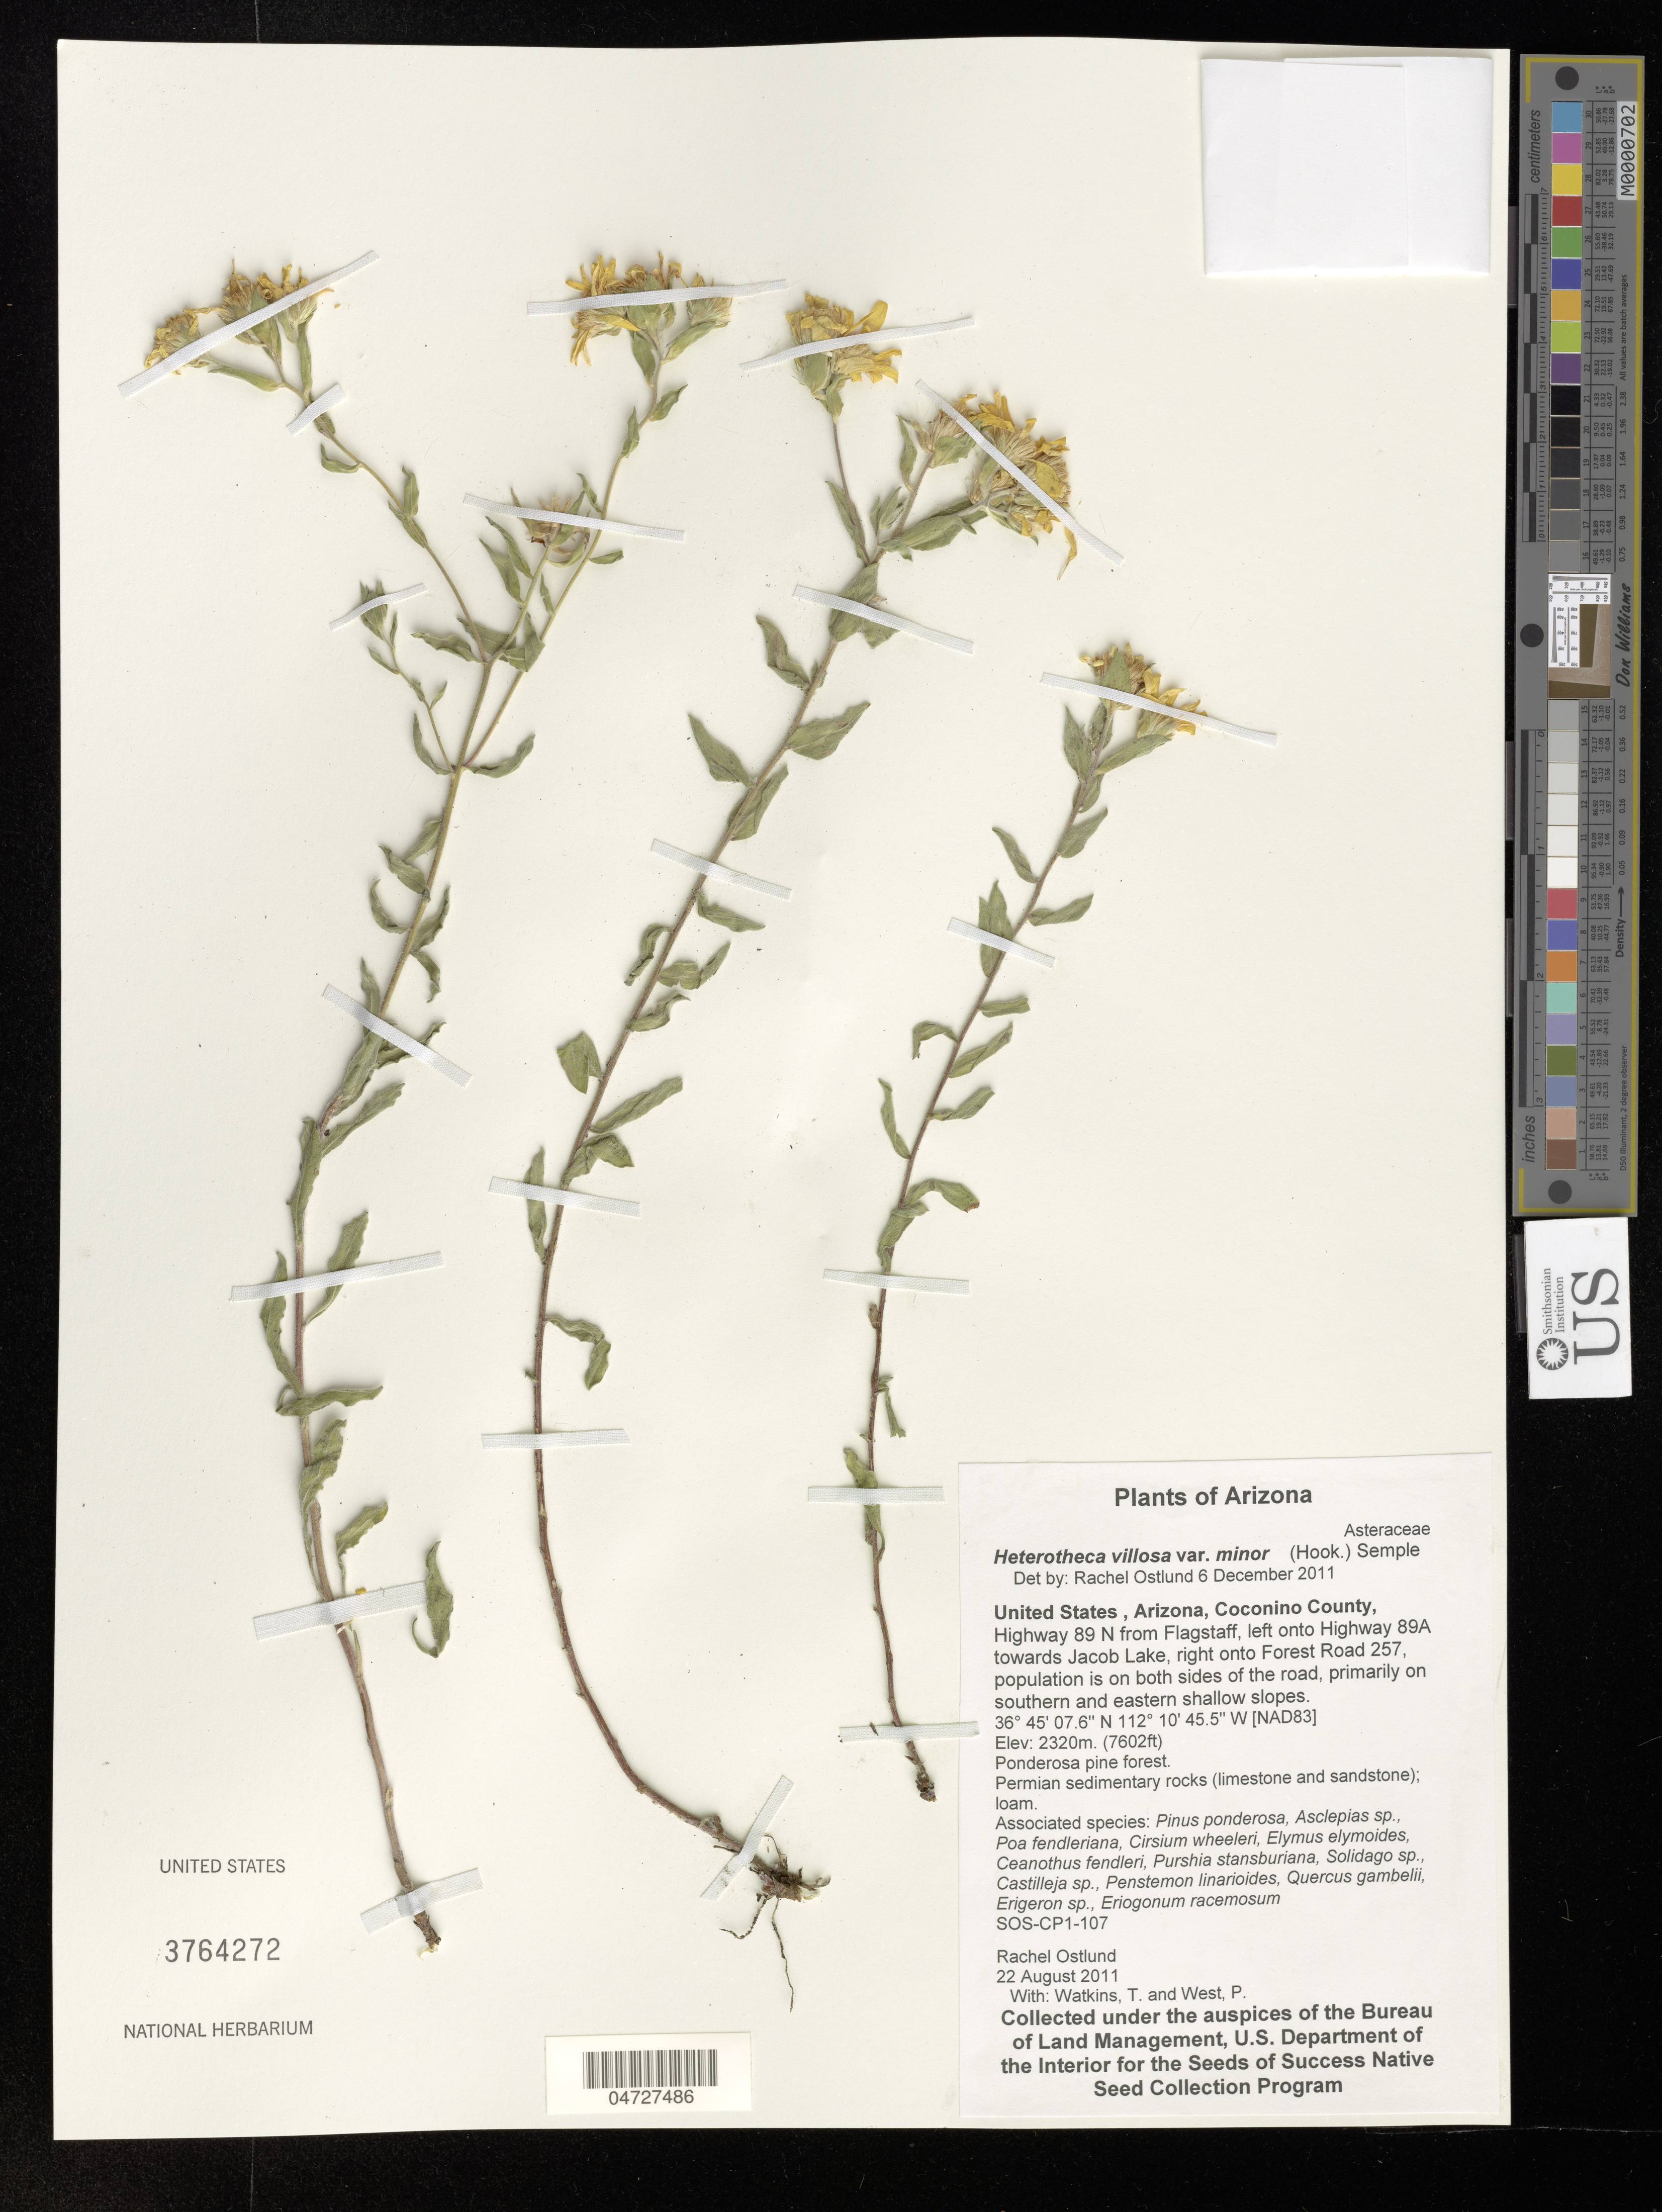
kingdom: Plantae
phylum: Tracheophyta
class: Magnoliopsida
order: Asterales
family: Asteraceae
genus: Heterotheca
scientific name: Heterotheca villosa var. minor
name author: (Hook.) Semple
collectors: R. Ostlund, T. Watkins & P. West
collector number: SOS-CP1-107?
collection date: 2011-08-22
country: United States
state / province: Arizona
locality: Coconino County, Highway 89 N from Flagstaff, left onto Highway 89A towards Jacob Lake, right onto Forest Road 257, population is on both sides of the road, primarily on southern and eastern shallow slopes.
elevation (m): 2320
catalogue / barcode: US 3764272